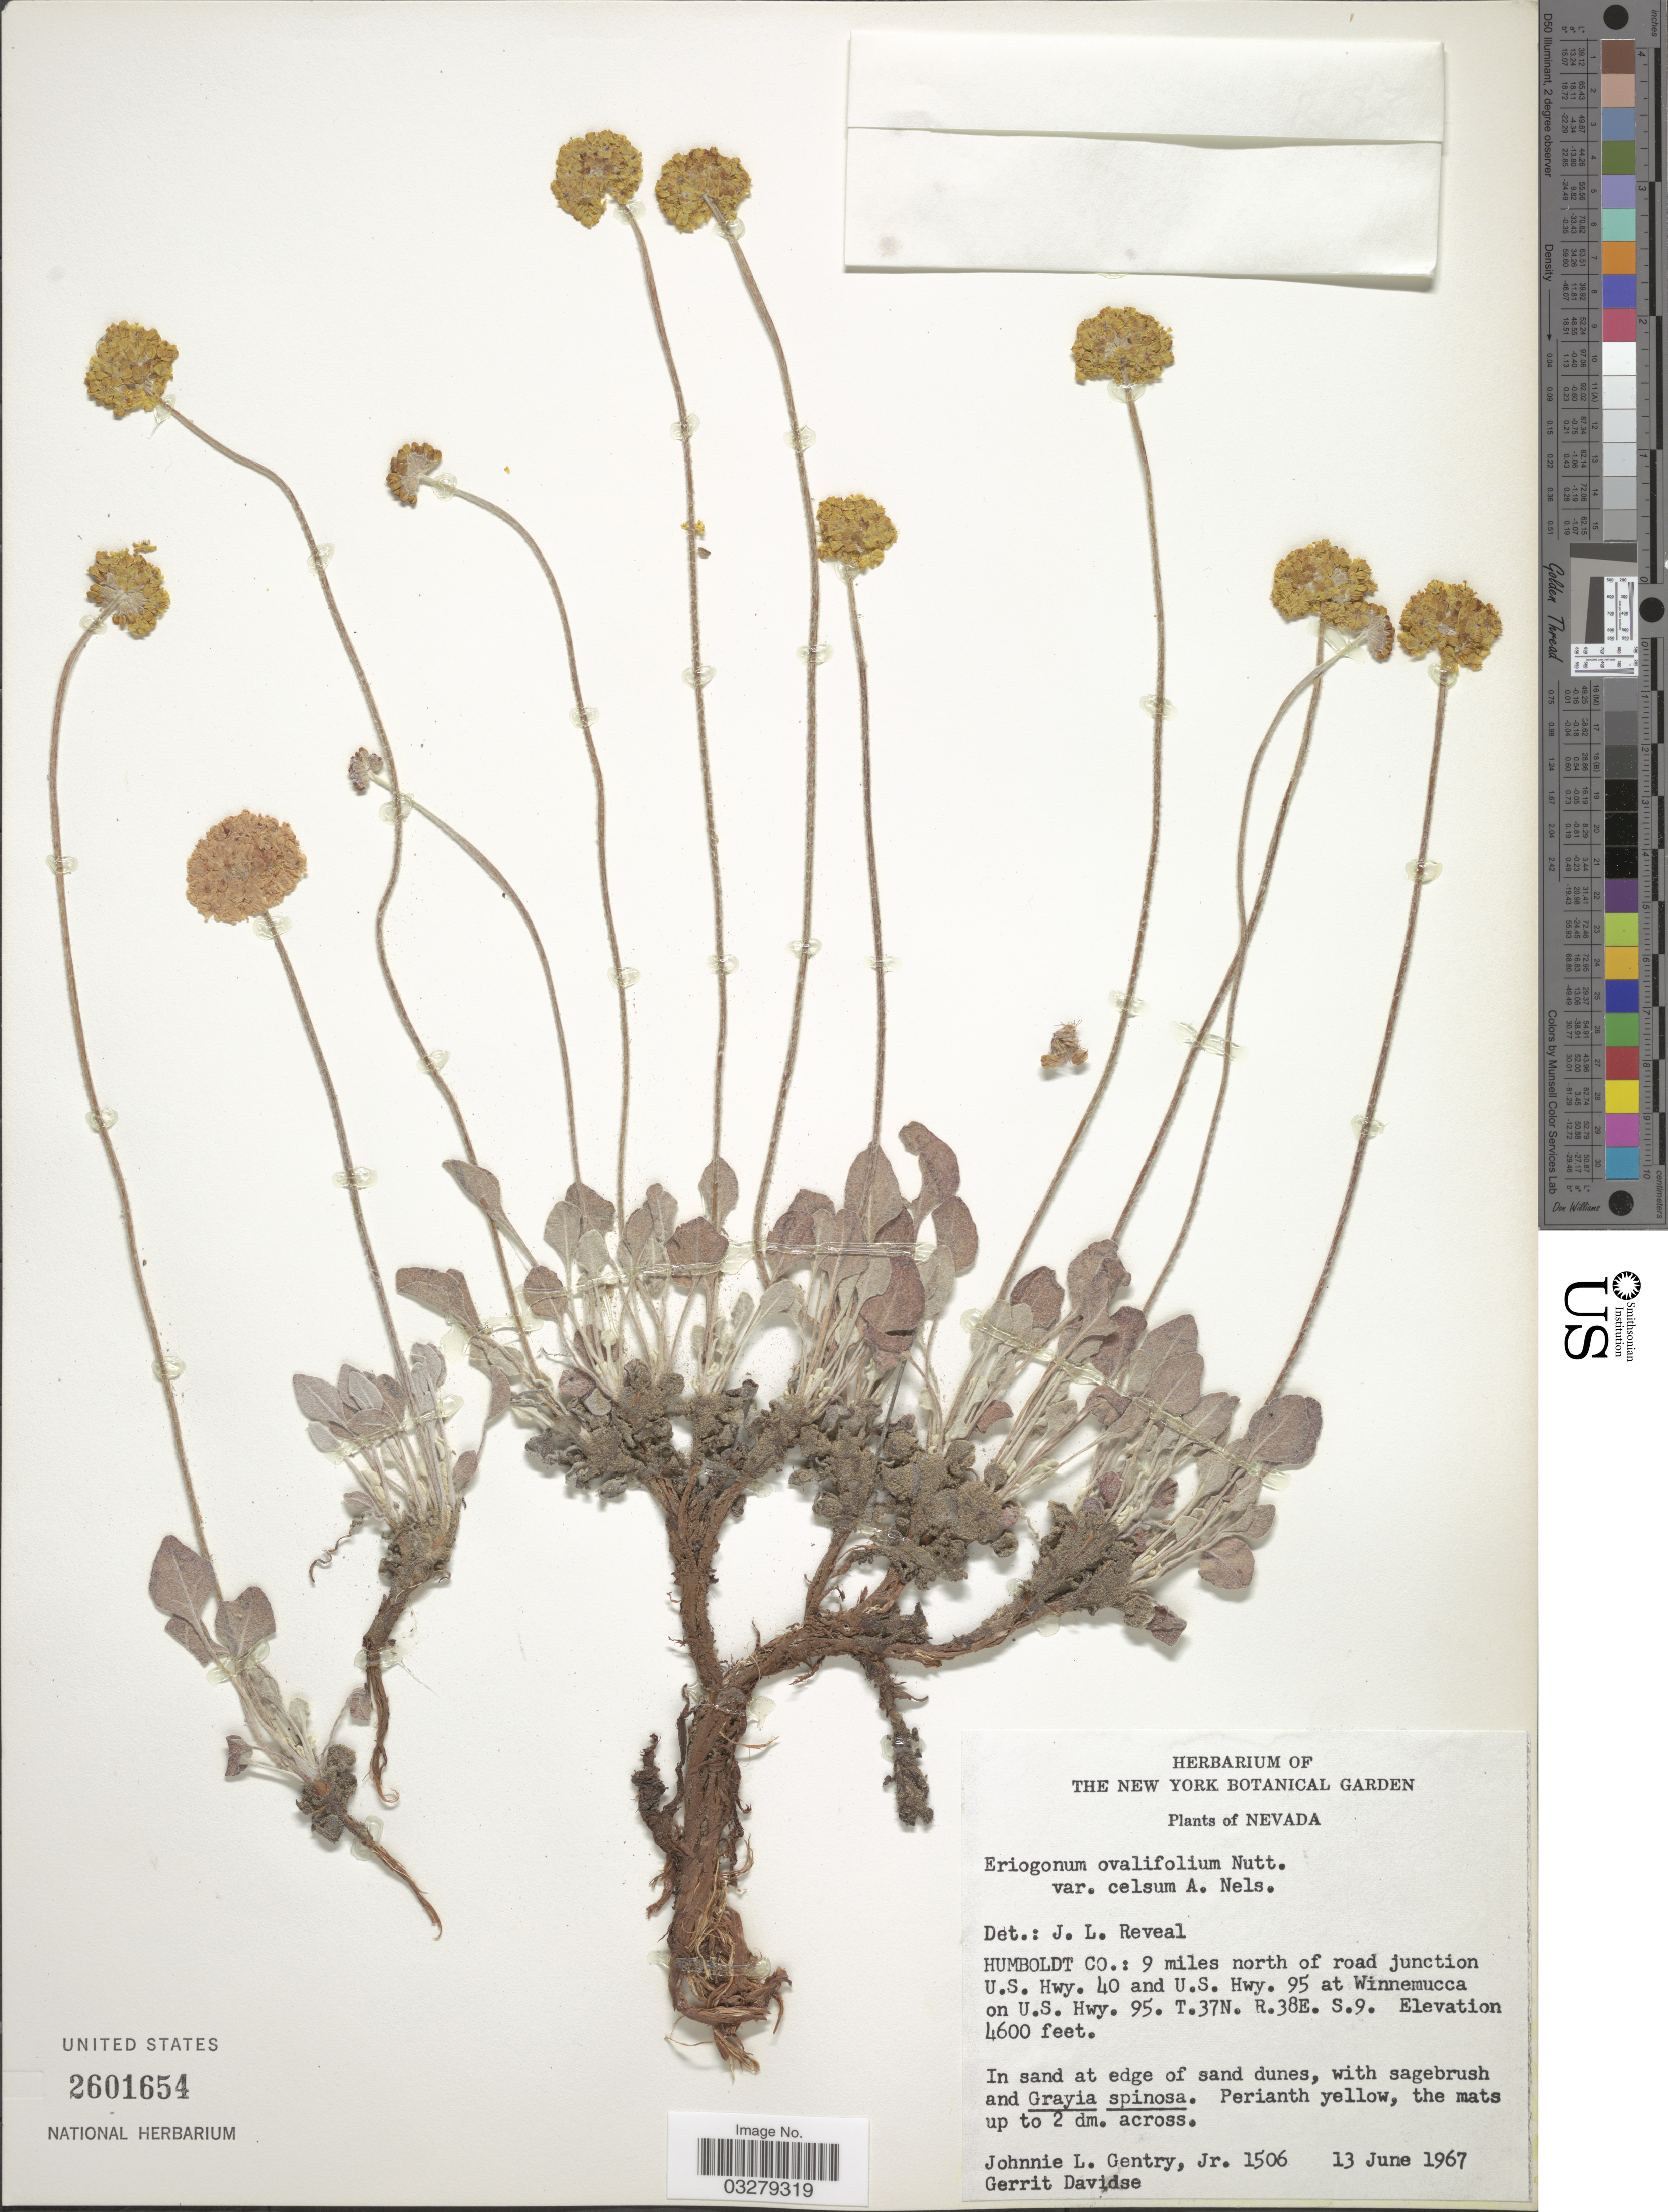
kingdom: Plantae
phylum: Tracheophyta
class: Magnoliopsida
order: Caryophyllales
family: Polygonaceae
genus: Eriogonum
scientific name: Eriogonum ovalifolium var. celsum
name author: A. Nelson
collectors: J. L. Gentry & G. Davidse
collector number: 1506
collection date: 1967-06-13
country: United States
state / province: Nevada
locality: Humboldt Co.: 9 miles north of road junction U.S. Hwy. 40 and U.S. Hwy. 95 at Winnemucca on U.S. Hwy. 95. T37N R38E S9.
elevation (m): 1402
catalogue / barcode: US 2601654